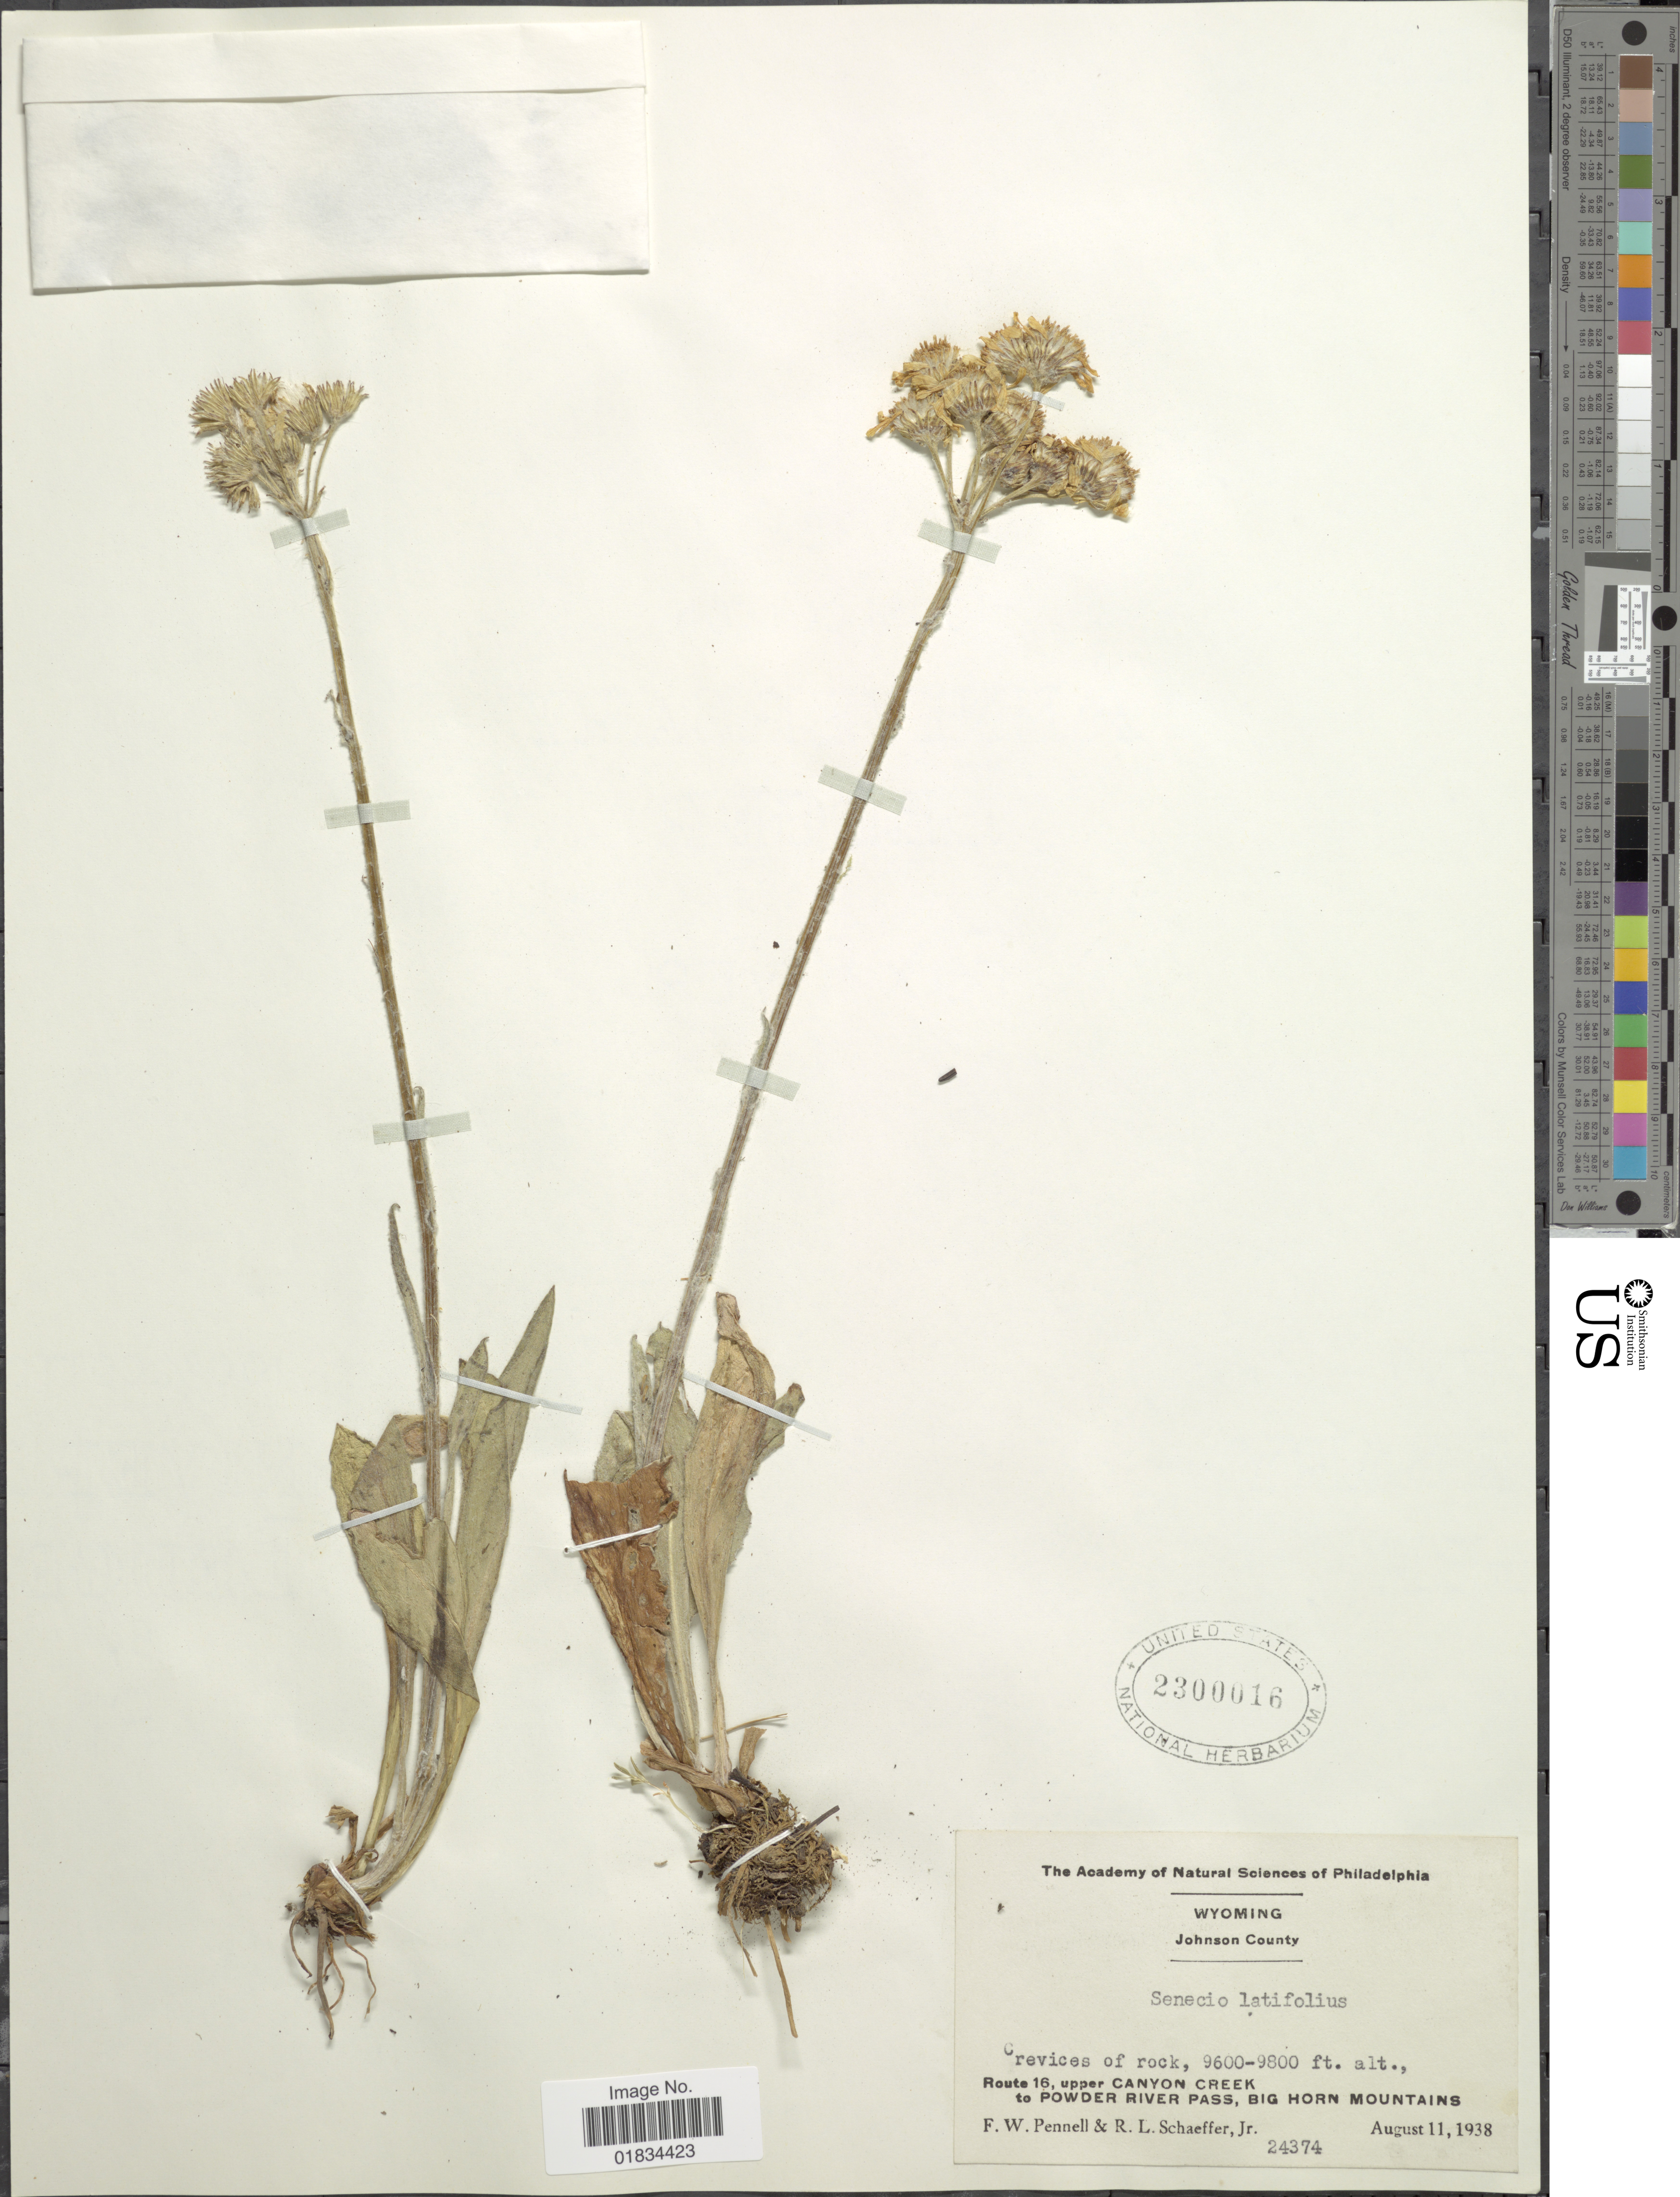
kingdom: Plantae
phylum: Tracheophyta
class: Magnoliopsida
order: Asterales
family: Asteraceae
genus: Senecio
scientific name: Senecio latifolius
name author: DC.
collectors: F. W. Pennell & R. L. Schaeffer Jr.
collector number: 24374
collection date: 1938-08-11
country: United States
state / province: Wyoming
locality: Route 16, upper Canyon Creek, to Powder River Pass, Big Horn Moutains. Johnson County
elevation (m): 2926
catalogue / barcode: US 2300016